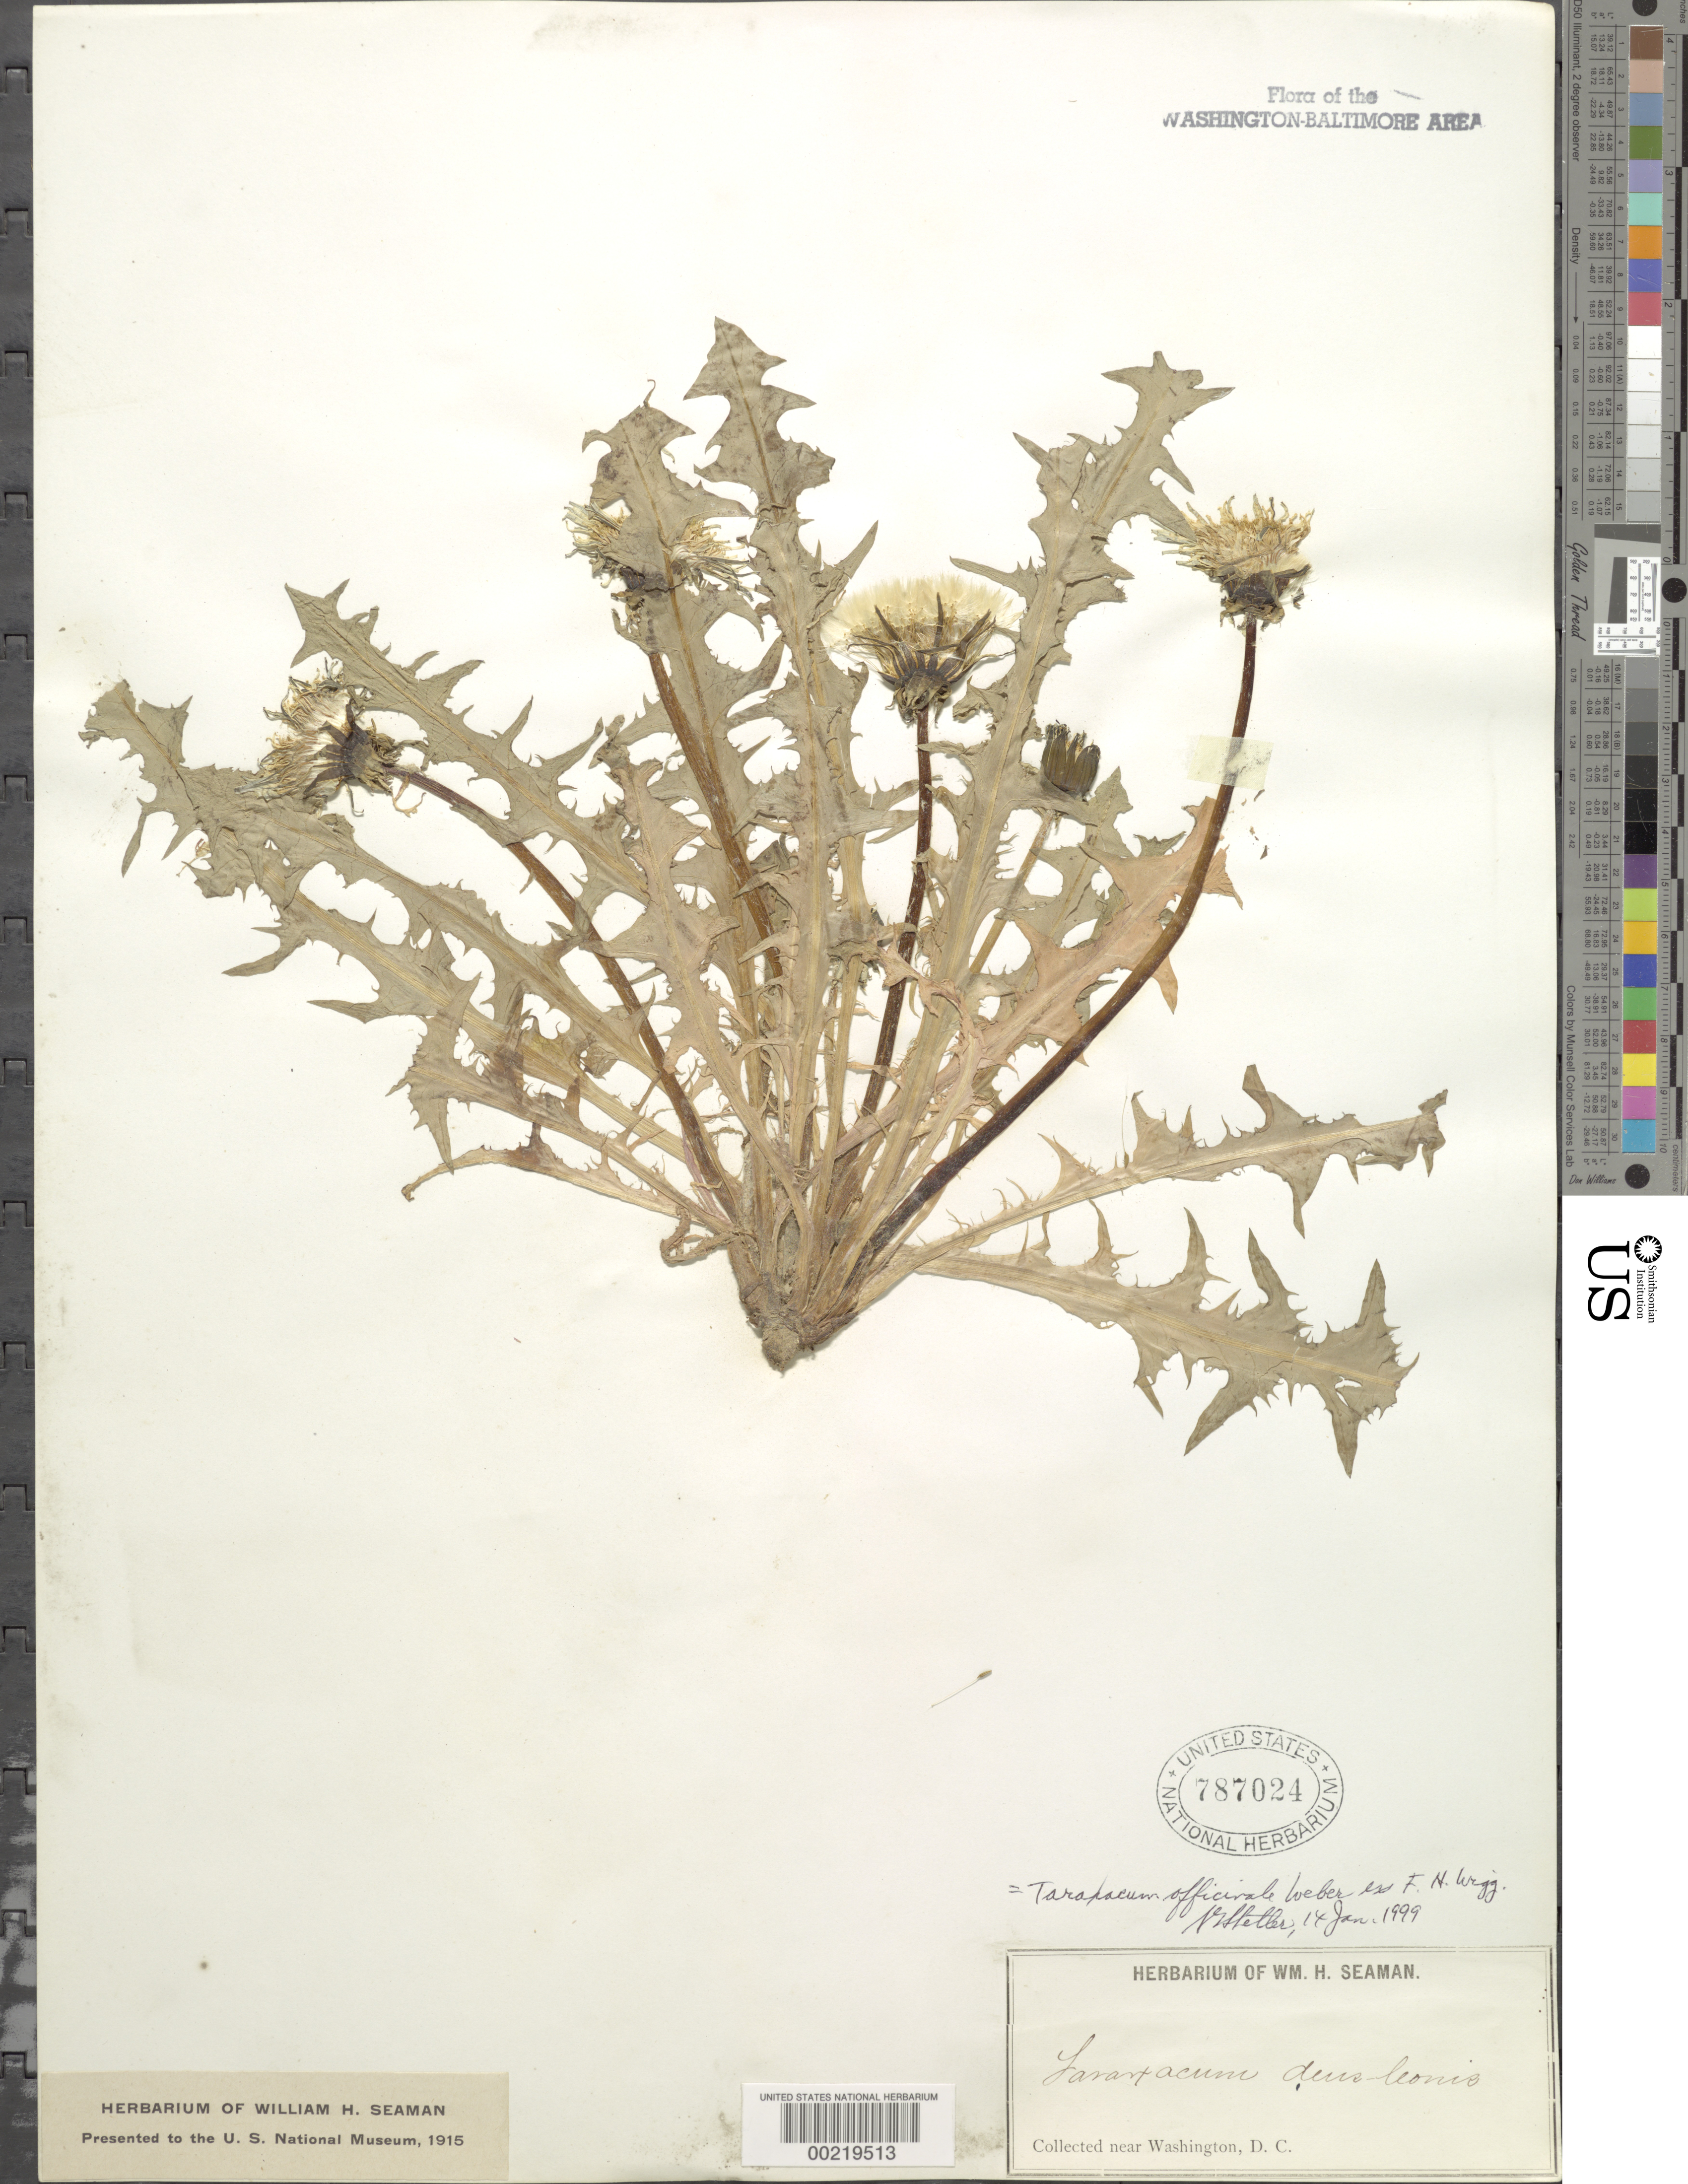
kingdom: Plantae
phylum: Tracheophyta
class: Magnoliopsida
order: Asterales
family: Asteraceae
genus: Taraxacum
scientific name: Taraxacum officinale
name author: G.H. Weber ex F.H. Wigg.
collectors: W. Seaman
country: United States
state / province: District of Columbia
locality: DC vicinity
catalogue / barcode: US 787024